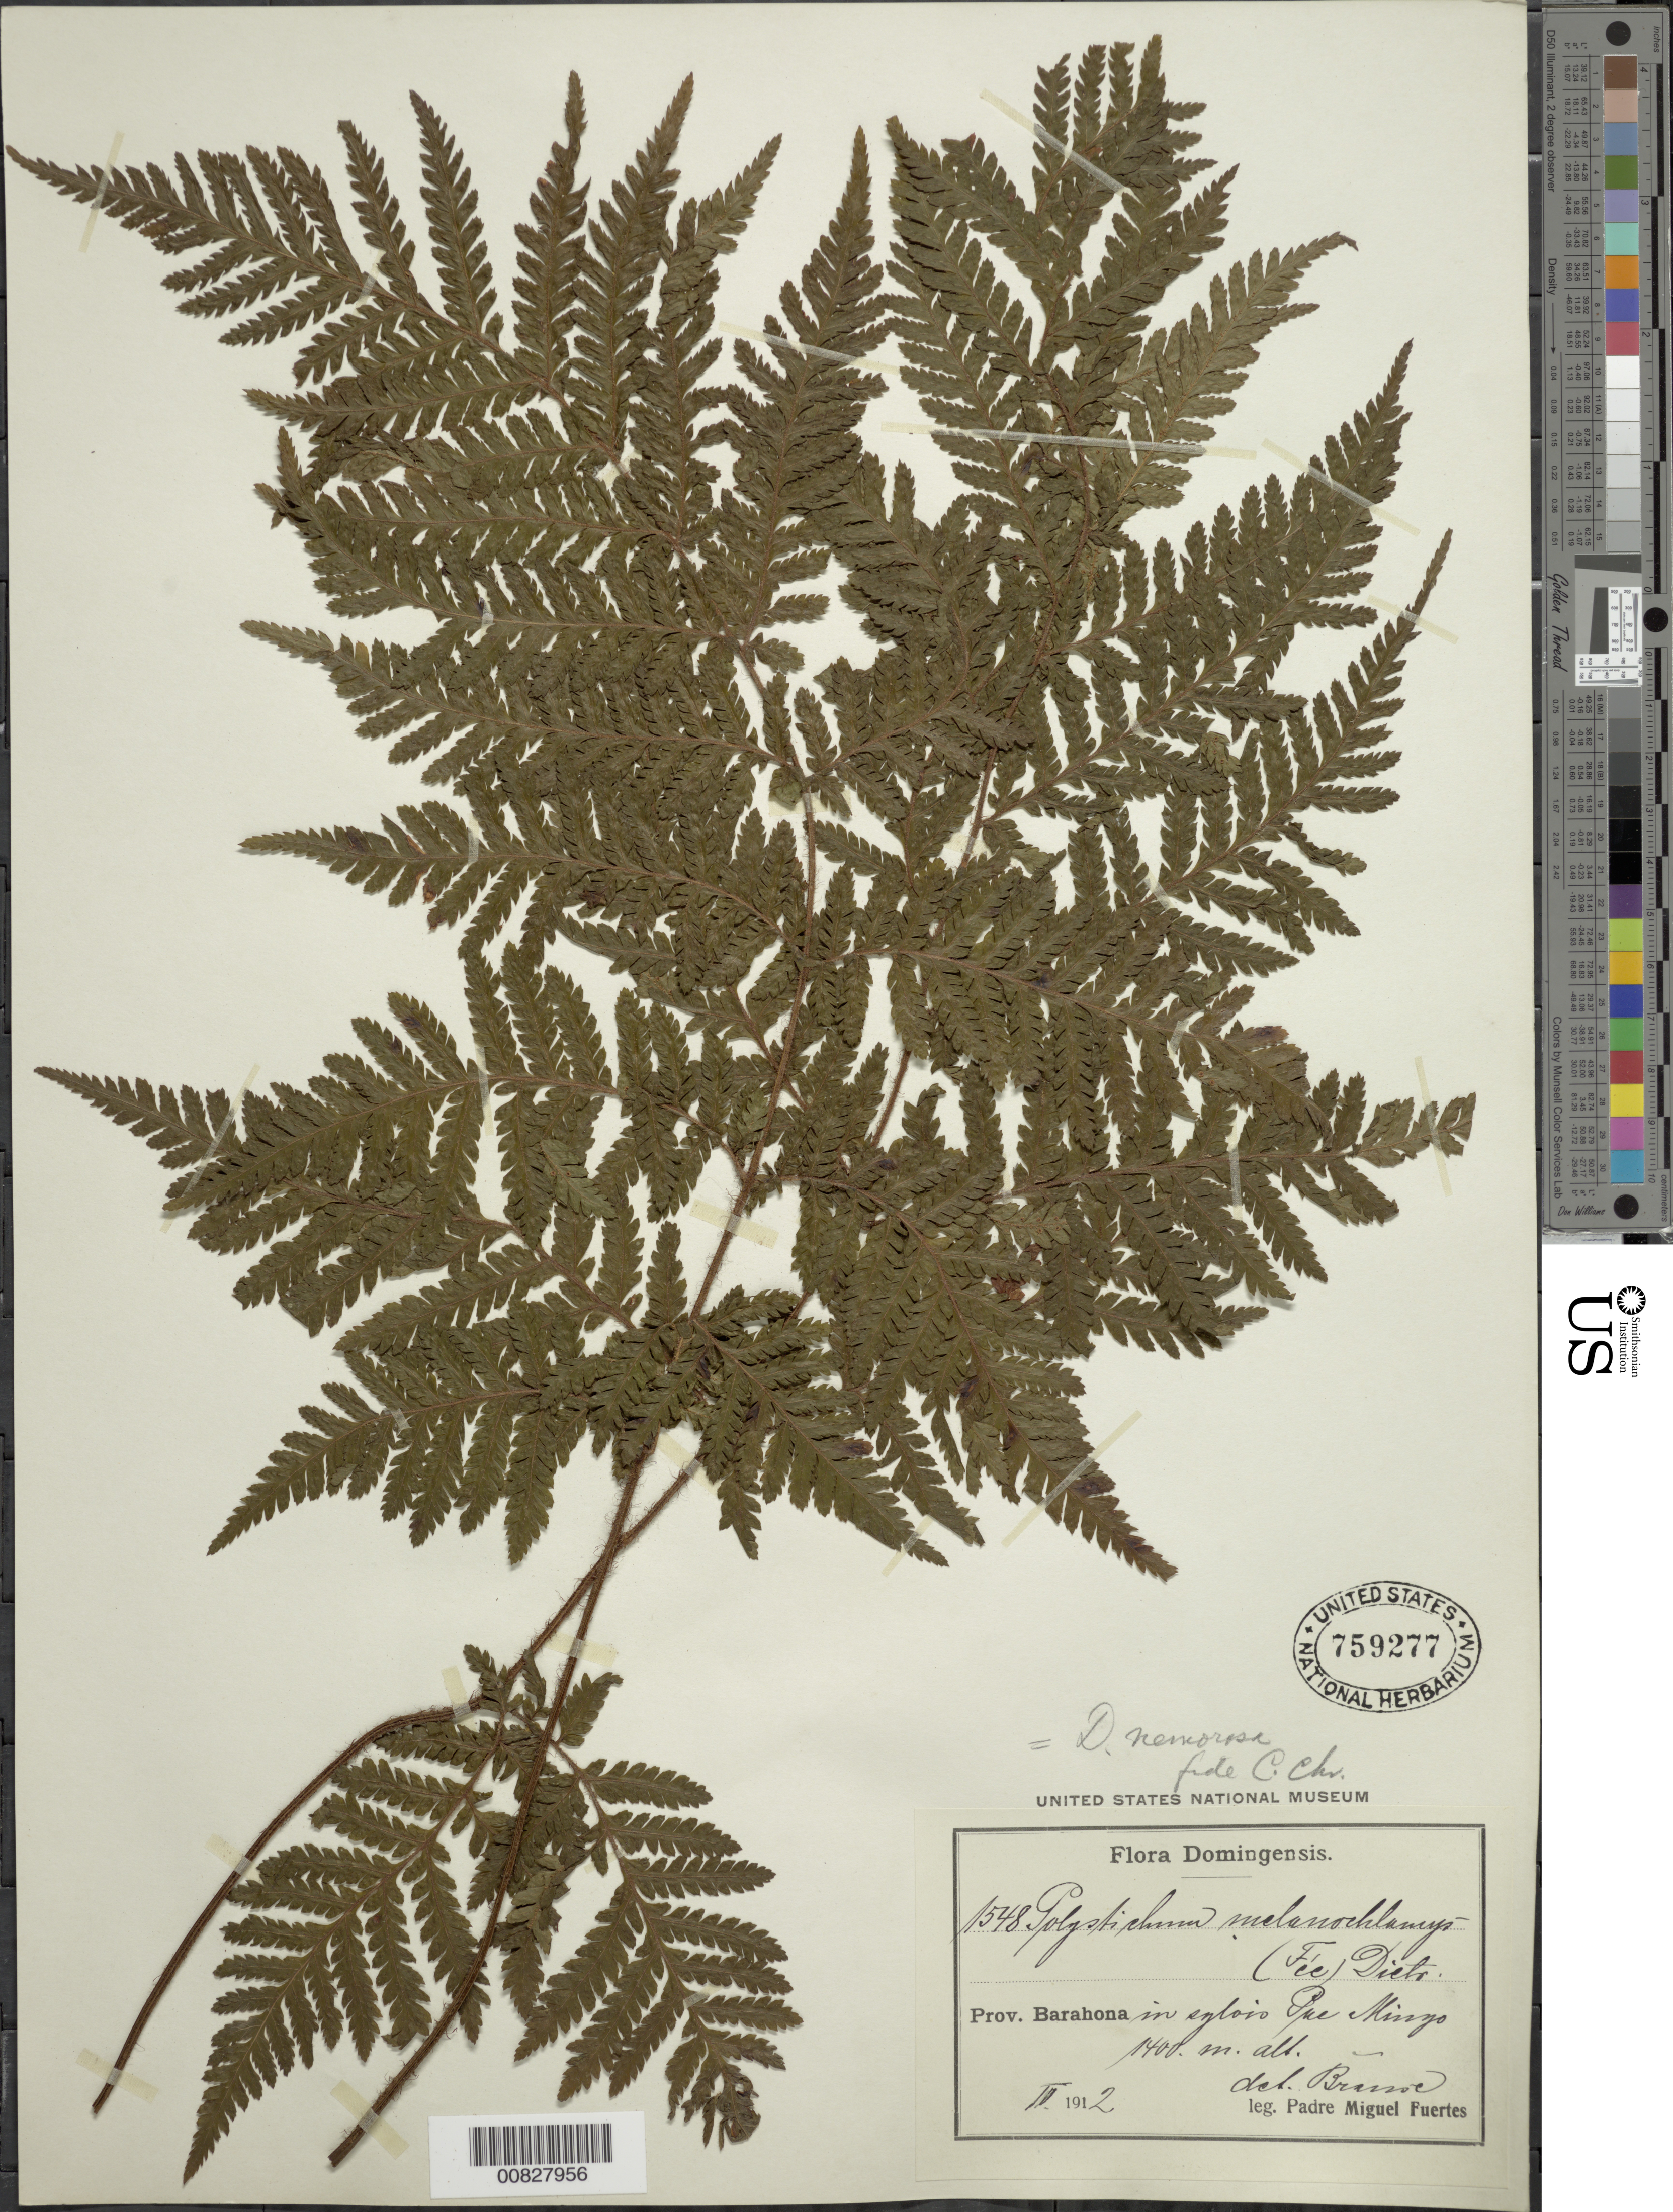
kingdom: Plantae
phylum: Tracheophyta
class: Polypodiopsida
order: Polypodiales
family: Dryopteridaceae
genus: Ctenitis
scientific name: Ctenitis nemorosa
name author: (Willd.) Ching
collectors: M. D. Fuertes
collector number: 1548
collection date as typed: Apr 1912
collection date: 1912-04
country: Dominican Republic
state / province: Barahona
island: Hispaniola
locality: Pae Mingo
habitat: Sylvis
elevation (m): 1400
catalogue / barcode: US 759277